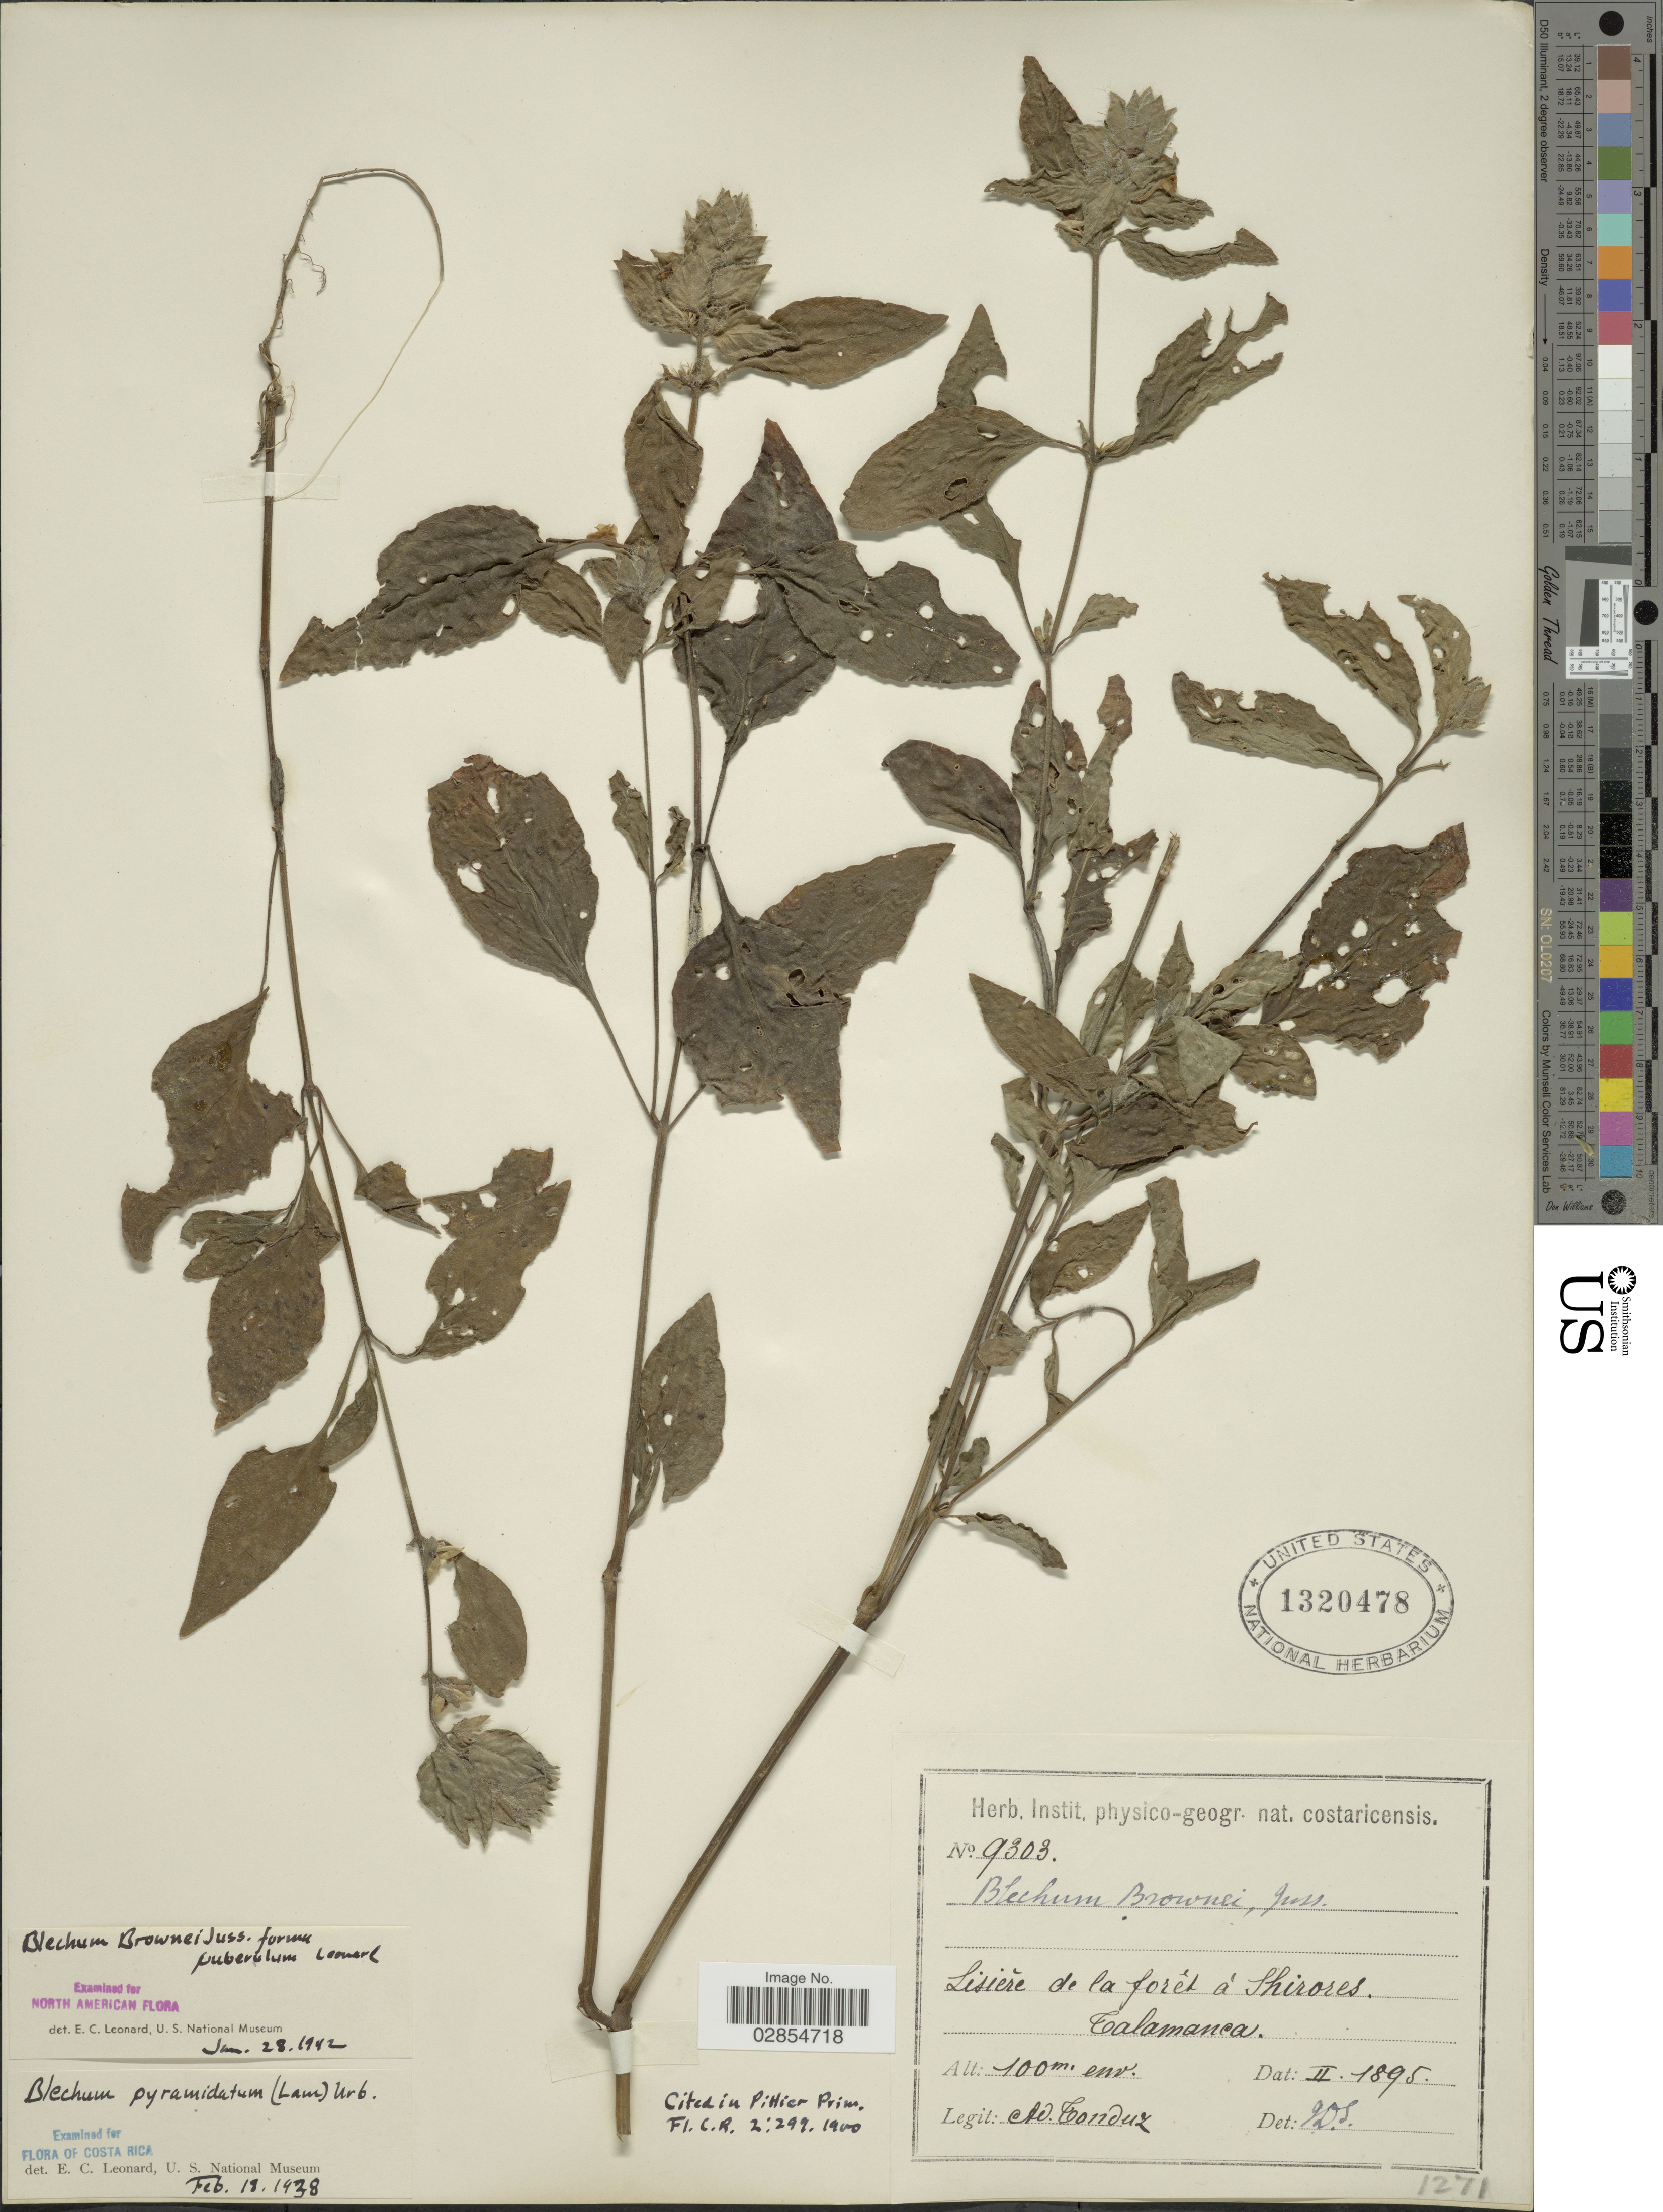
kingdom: Plantae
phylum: Tracheophyta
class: Magnoliopsida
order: Lamiales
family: Acanthaceae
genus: Blechum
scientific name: Blechum pyramidatum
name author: (Lam.) Urb.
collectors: A. Tonduz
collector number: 9303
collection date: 1895-02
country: Costa Rica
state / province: Limón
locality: Lisière de la forêt á Shirores, Talamanca.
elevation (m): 100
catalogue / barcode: US 1320478